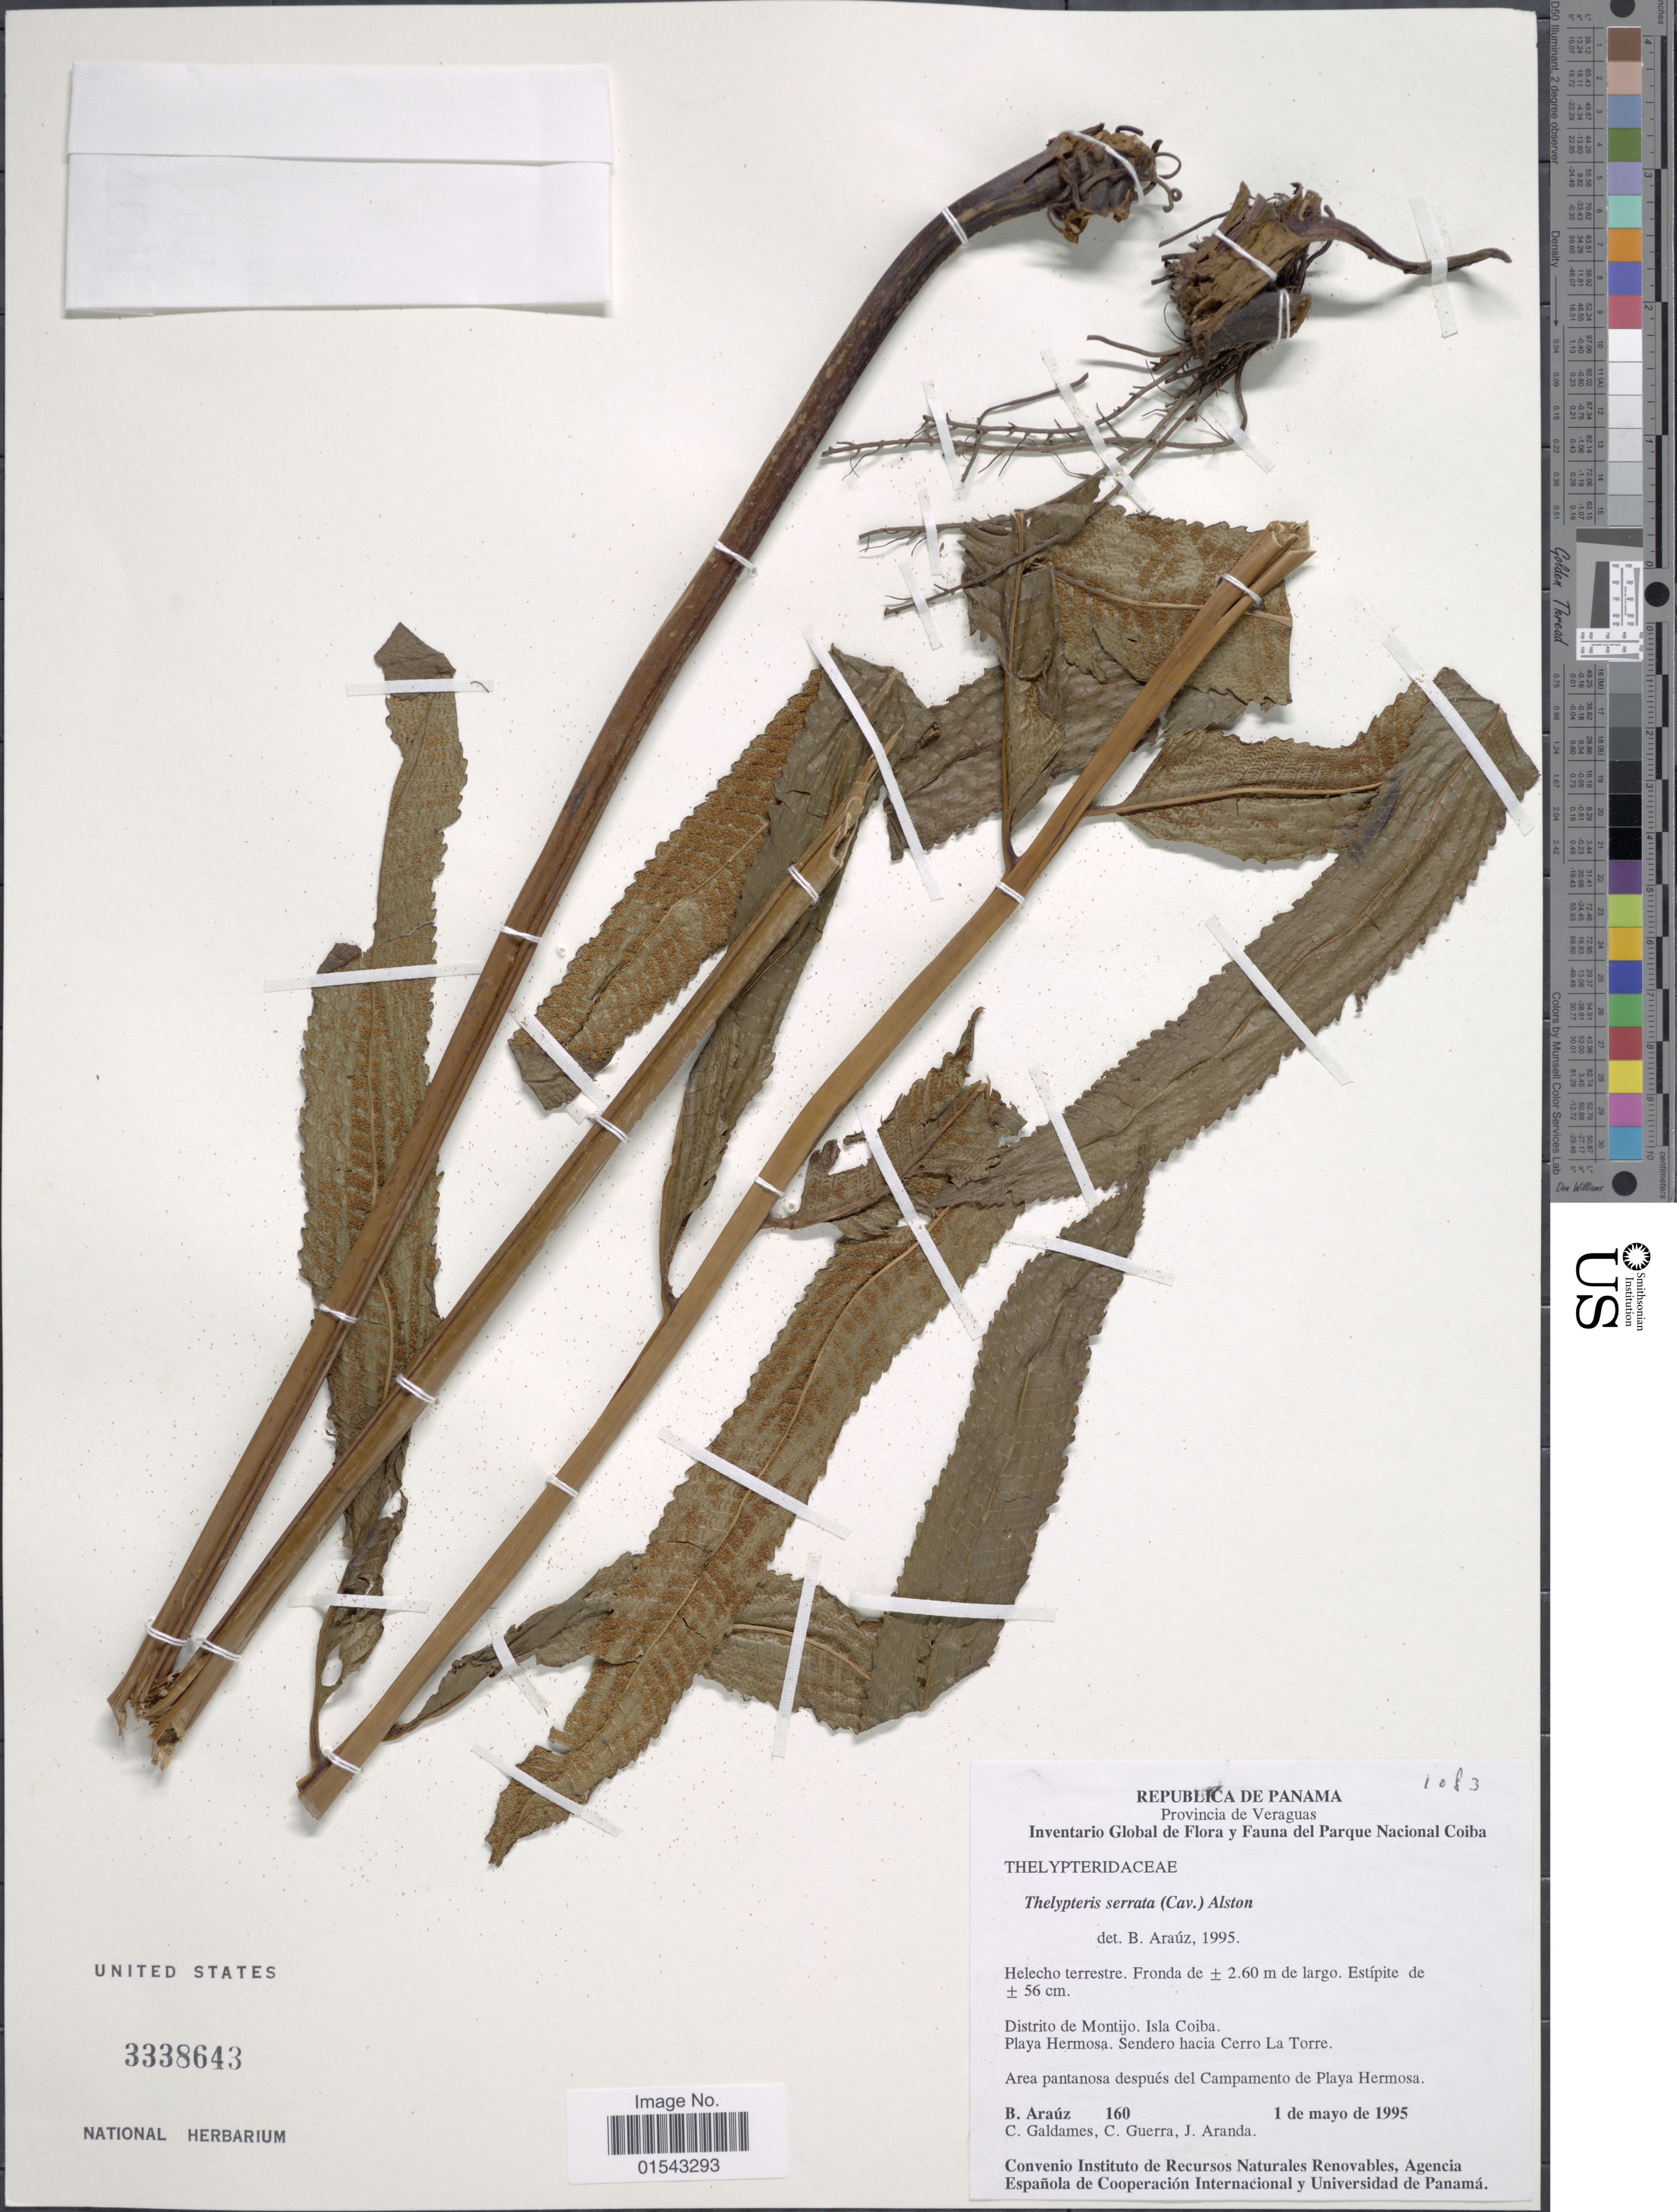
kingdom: Plantae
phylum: Tracheophyta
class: Polypodiopsida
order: Polypodiales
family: Thelypteridaceae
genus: Meniscium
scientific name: Meniscium serratum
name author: Cav.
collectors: B. Araúz, C. Galdames, C. Guerra & J. Aranda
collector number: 160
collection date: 1995-05-01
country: Panama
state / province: Veraguas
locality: Republica De Panama, Provincia de Veraguas, Distrito de Montijo, Isla Coiba, Playa Hermosa, Sendero hacia Cerro La Torre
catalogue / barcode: US 3338643